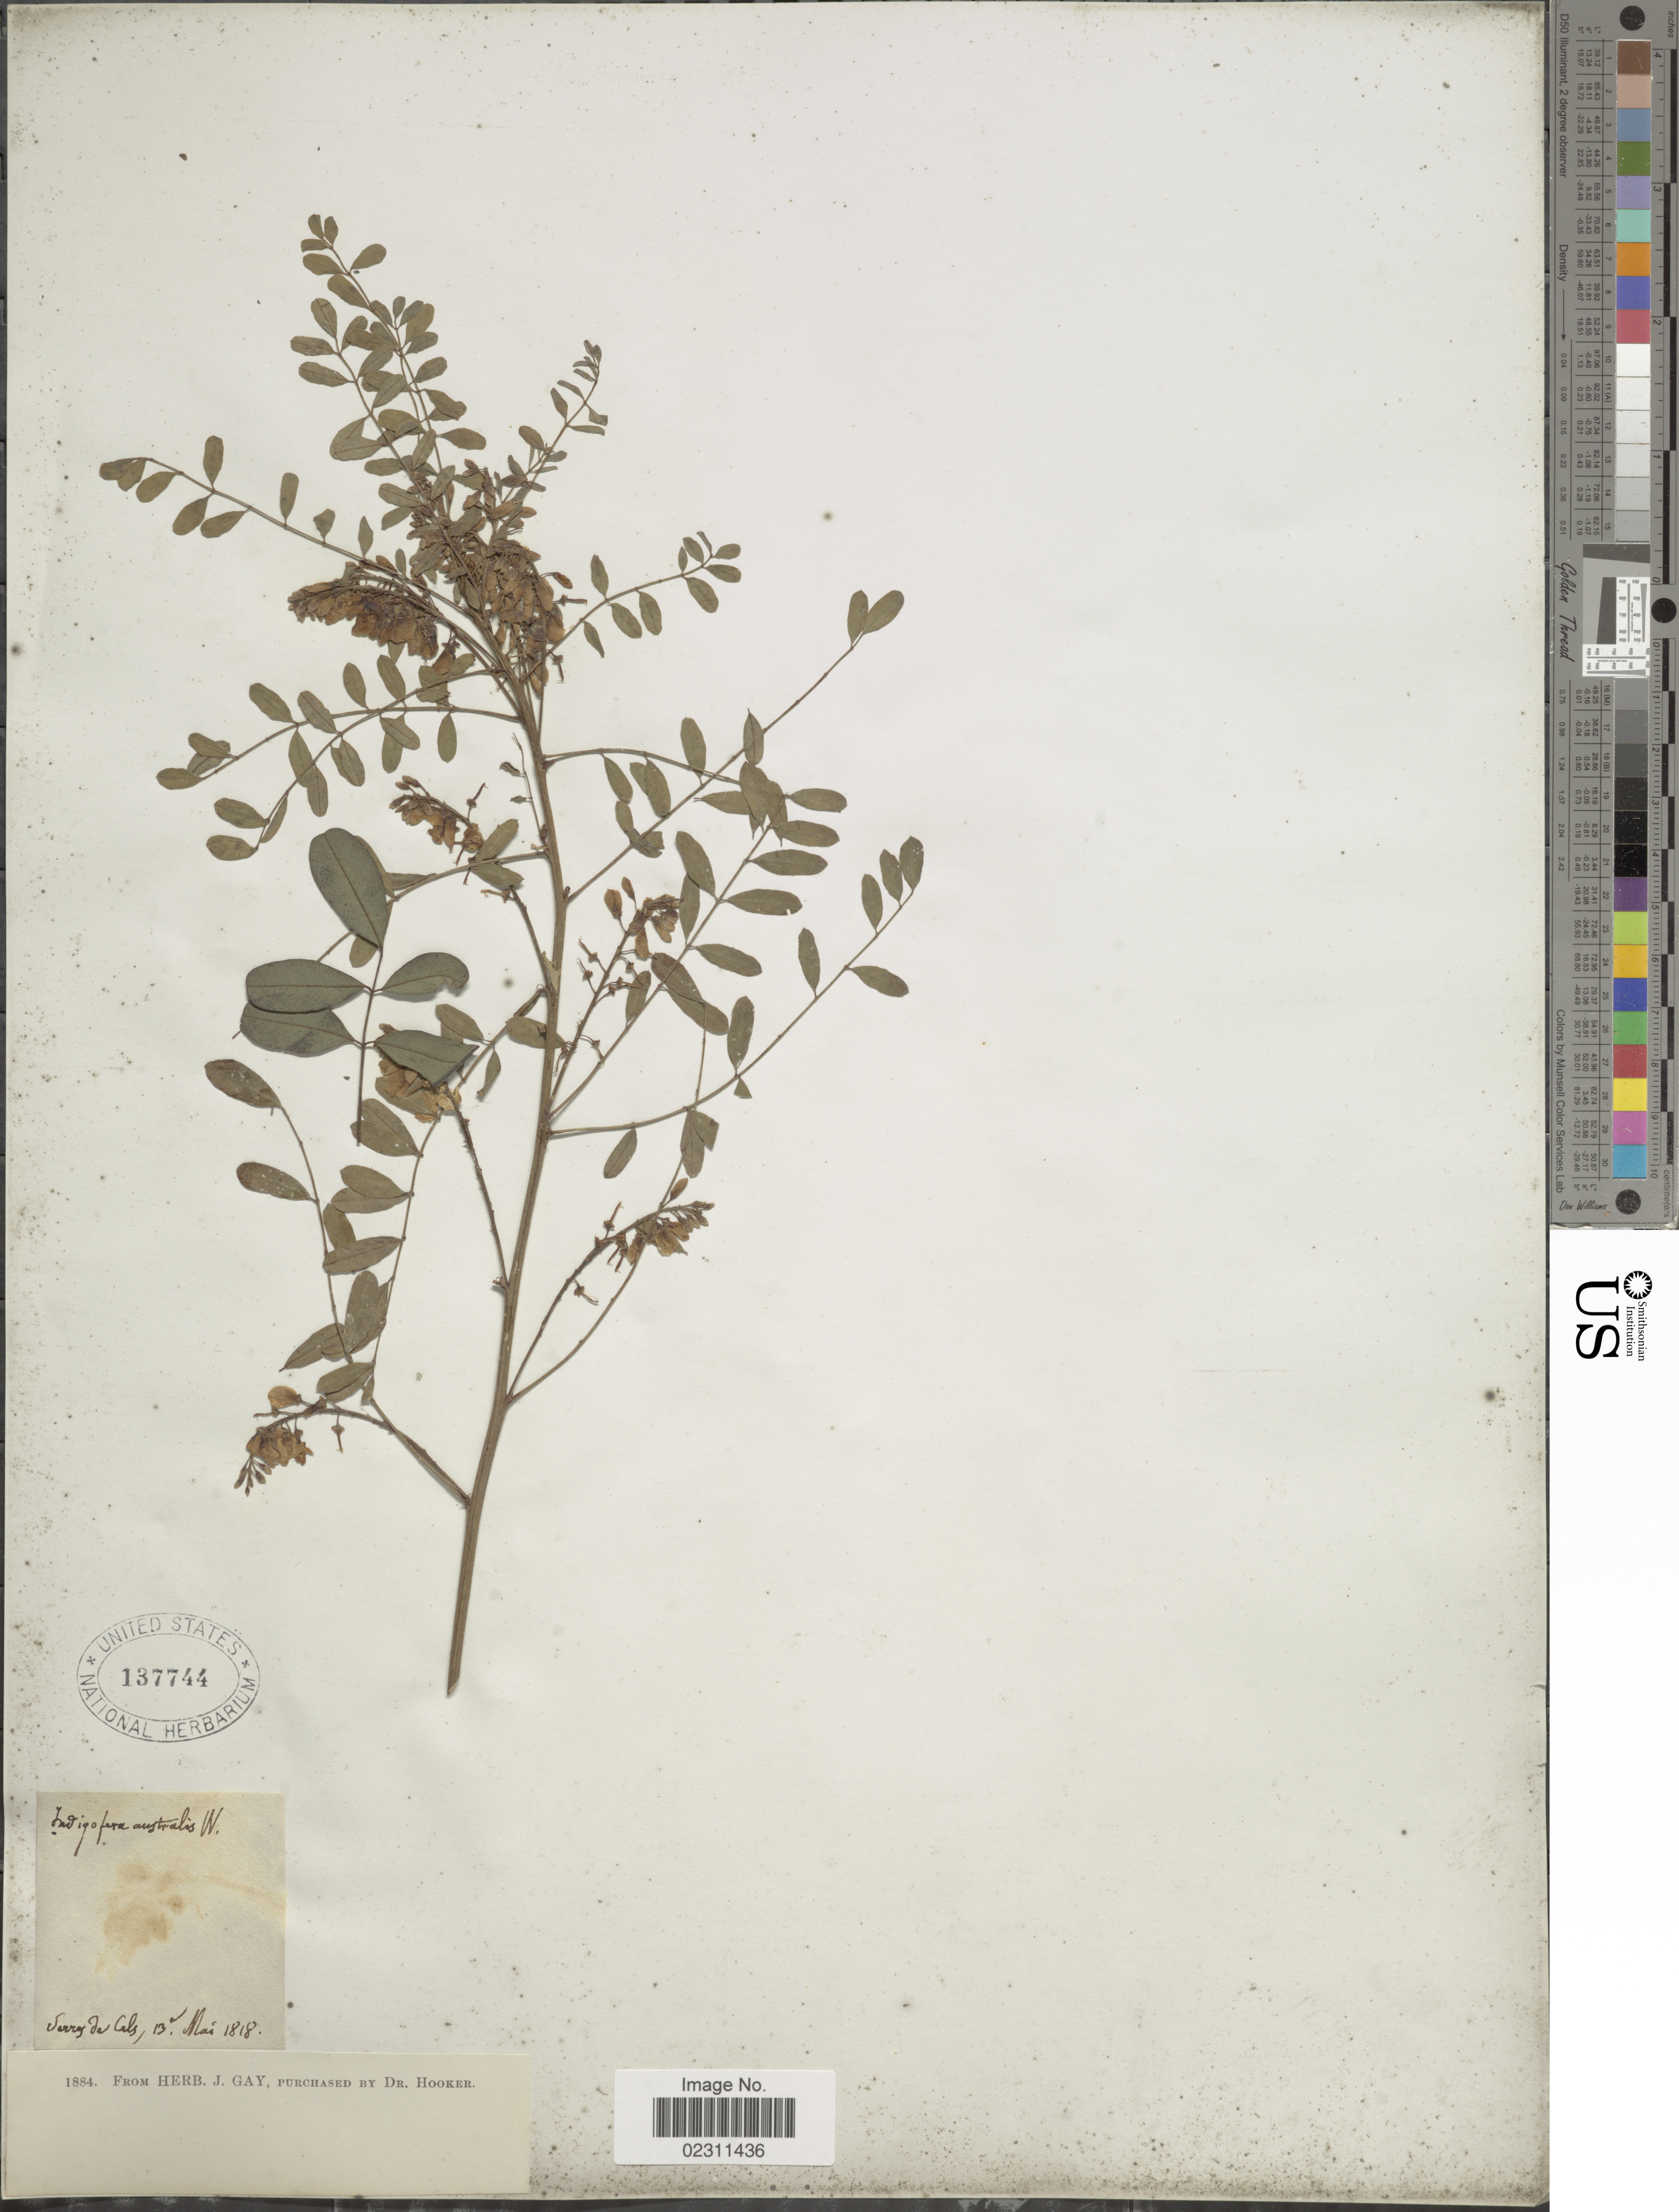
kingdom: Plantae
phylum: Tracheophyta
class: Magnoliopsida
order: Fabales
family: Fabaceae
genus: Indigofera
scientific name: Indigofera australis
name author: Willd.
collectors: ex herb. J. Gay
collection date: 1818-05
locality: Serros de Cels. [interpreted]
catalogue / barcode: US 137744